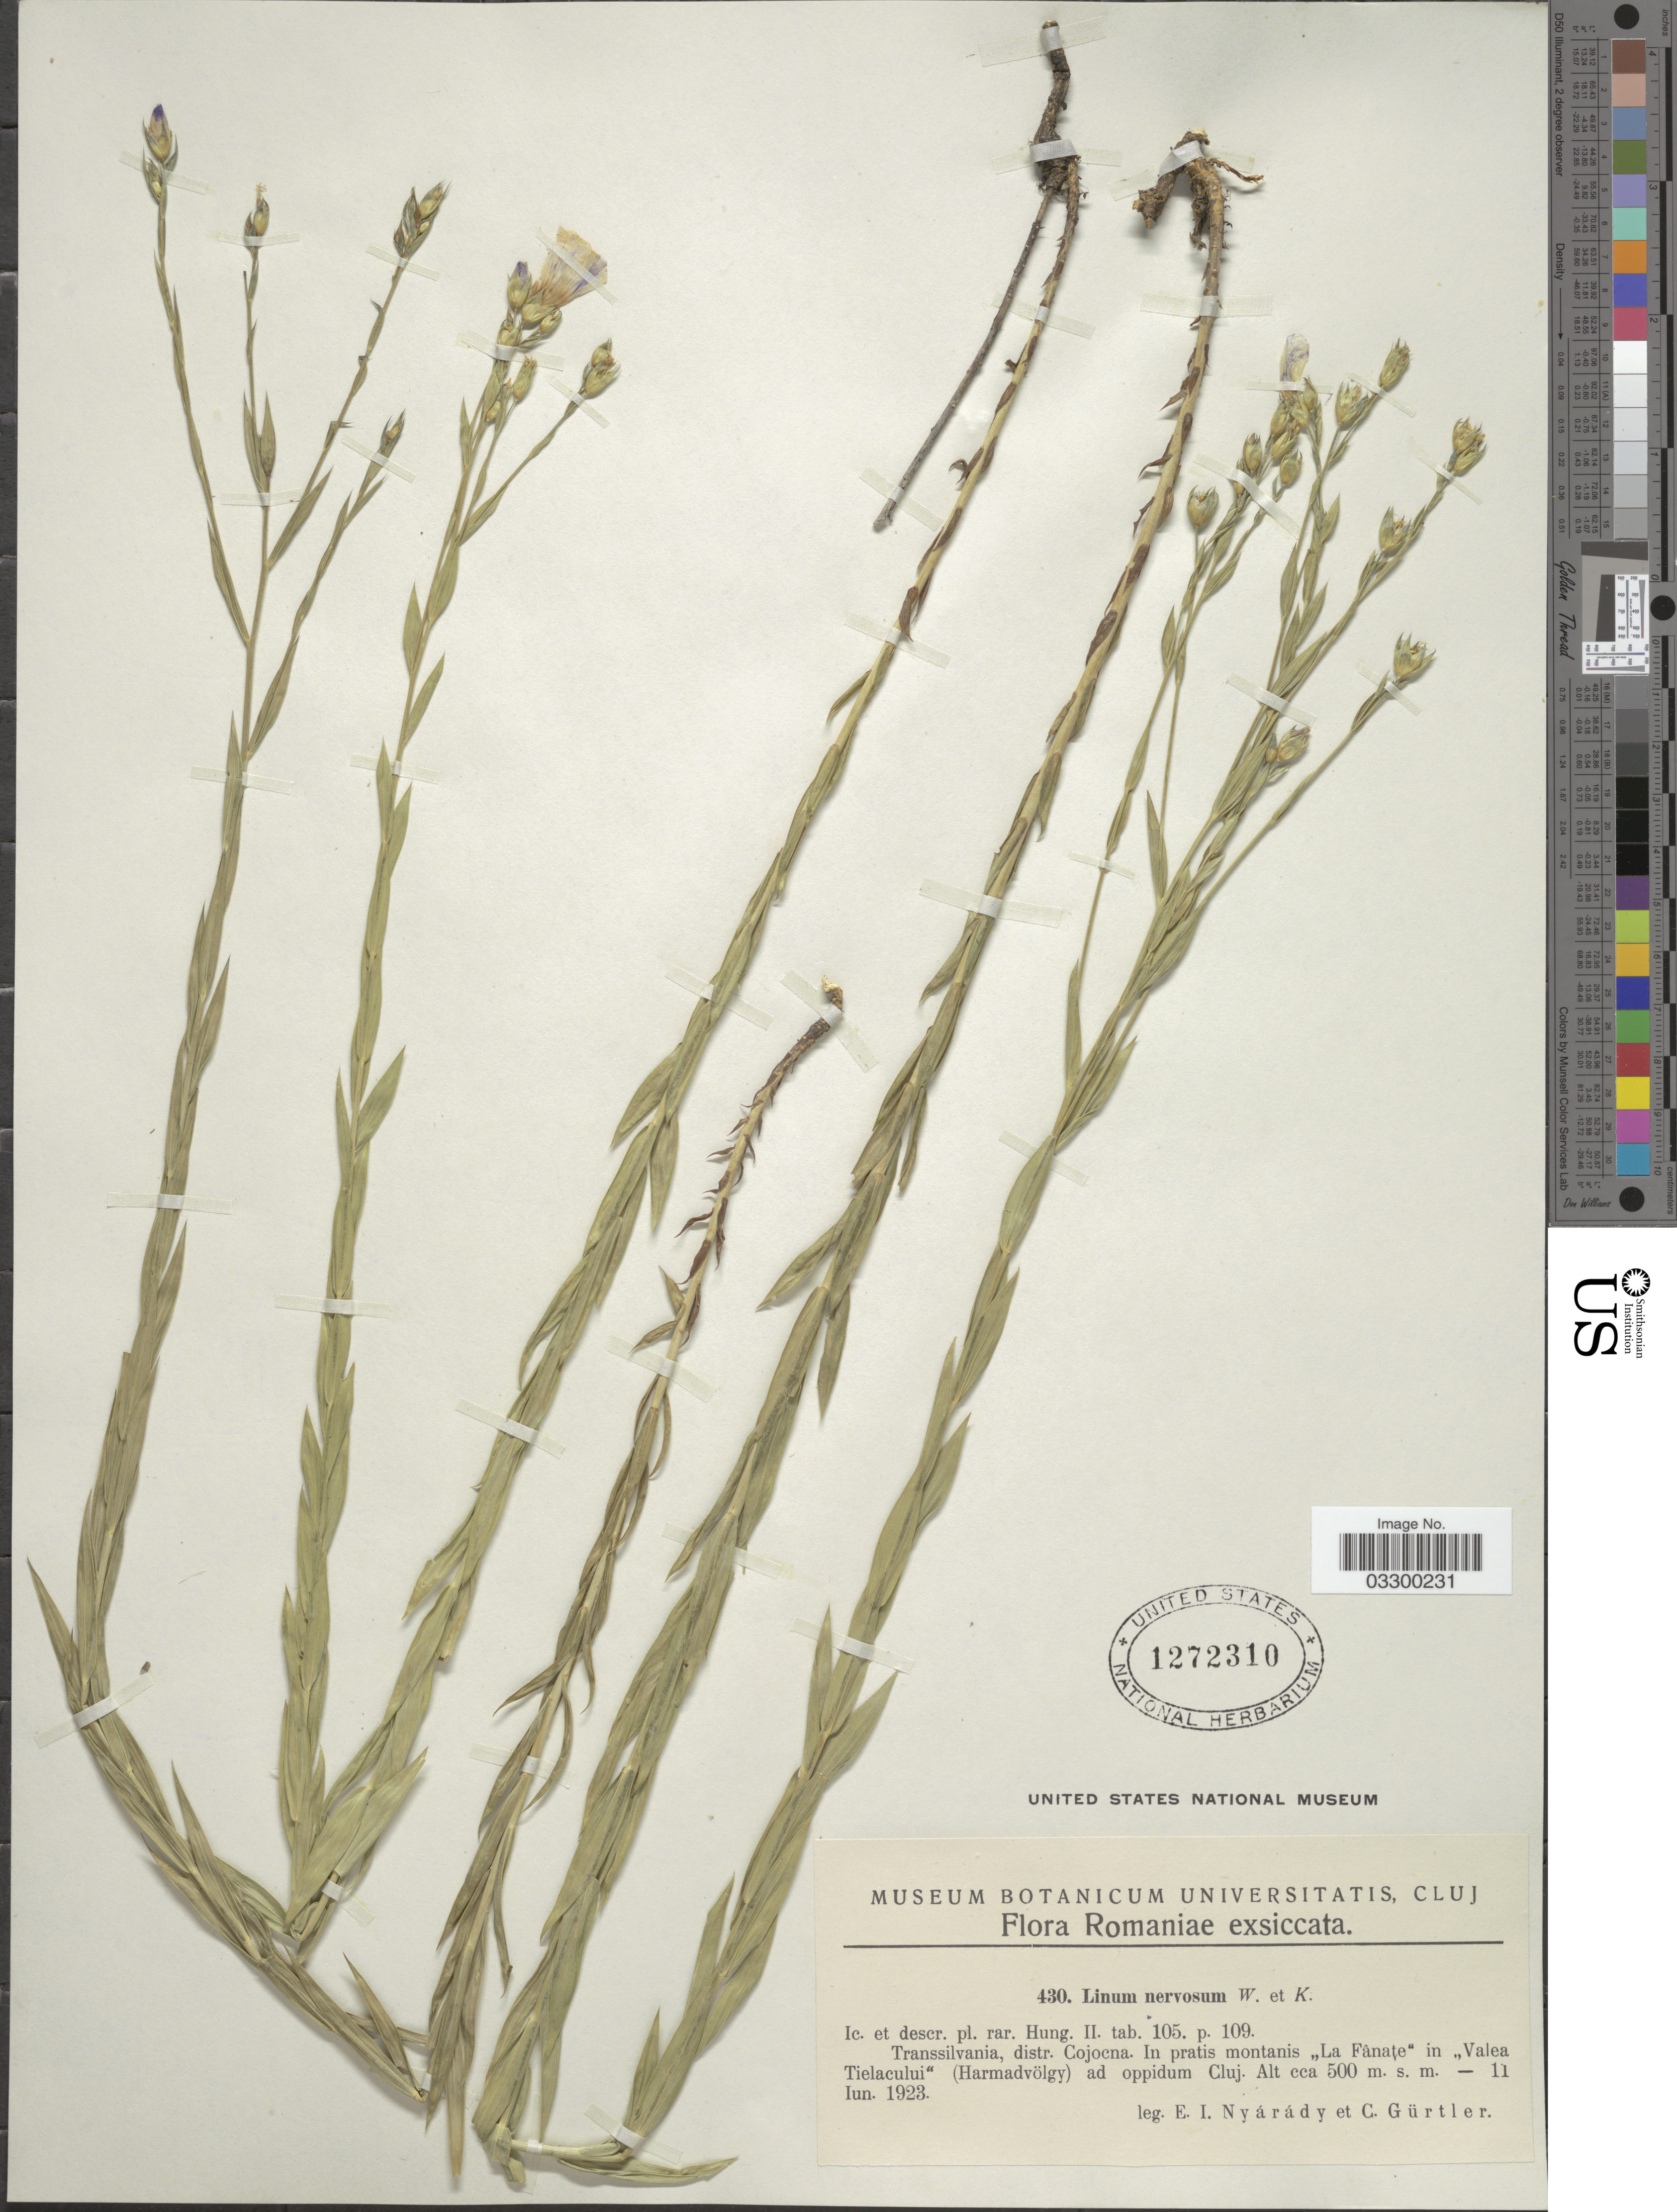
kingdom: Plantae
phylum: Tracheophyta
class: Magnoliopsida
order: Malpighiales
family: Linaceae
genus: Linum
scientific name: Linum nervosum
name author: Waldst. & Kit.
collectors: E. Nyárády & C. Gürtler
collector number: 430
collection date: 1923-06-11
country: Romania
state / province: Cluj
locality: Transsilvania, distr. Cojocna. In pratis montanis "La Fânate" in "Valea Tielacului" (Harmadvölgy) ad oppidum Cluj.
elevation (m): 500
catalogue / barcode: US 1272310